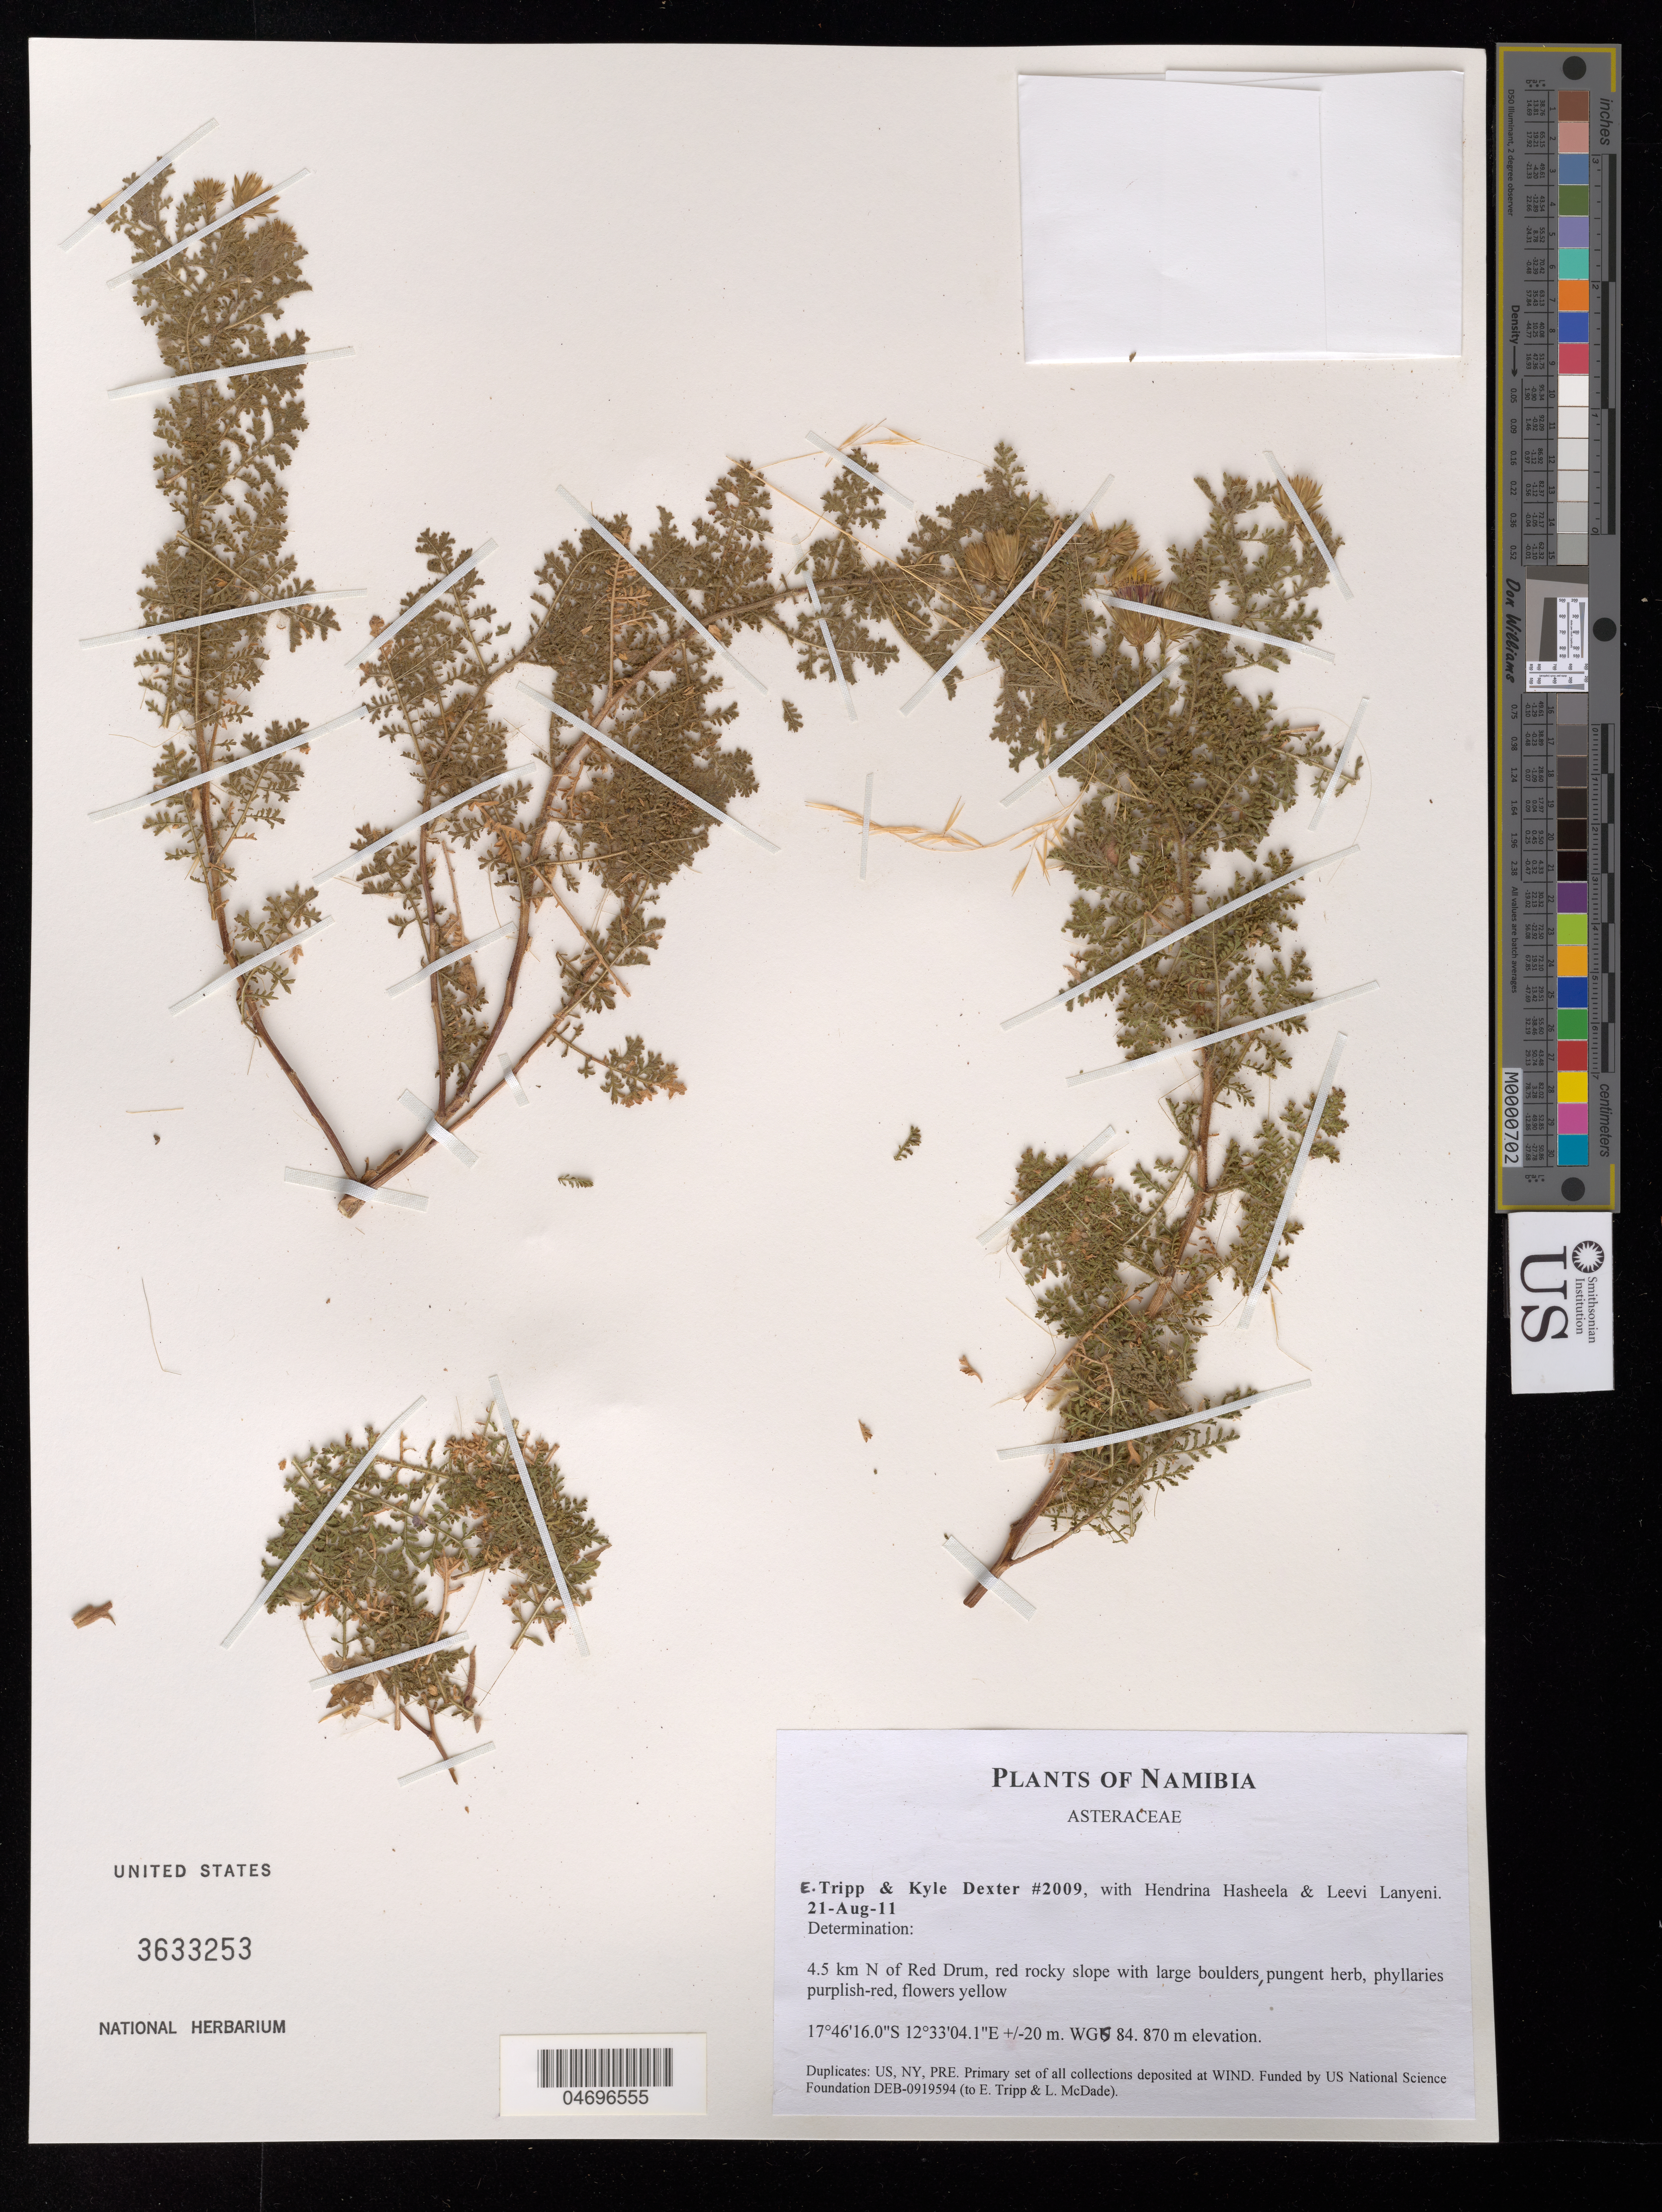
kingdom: Plantae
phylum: Tracheophyta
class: Magnoliopsida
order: Asterales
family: Asteraceae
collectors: E. Tripp, K. Dexter, H. Hasheela & L. Lanyeni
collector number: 2009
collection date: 2011-08-21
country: Namibia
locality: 4.5 km N of Red Drum,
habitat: Red rocky slope with large boulders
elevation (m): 870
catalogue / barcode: US 3633253